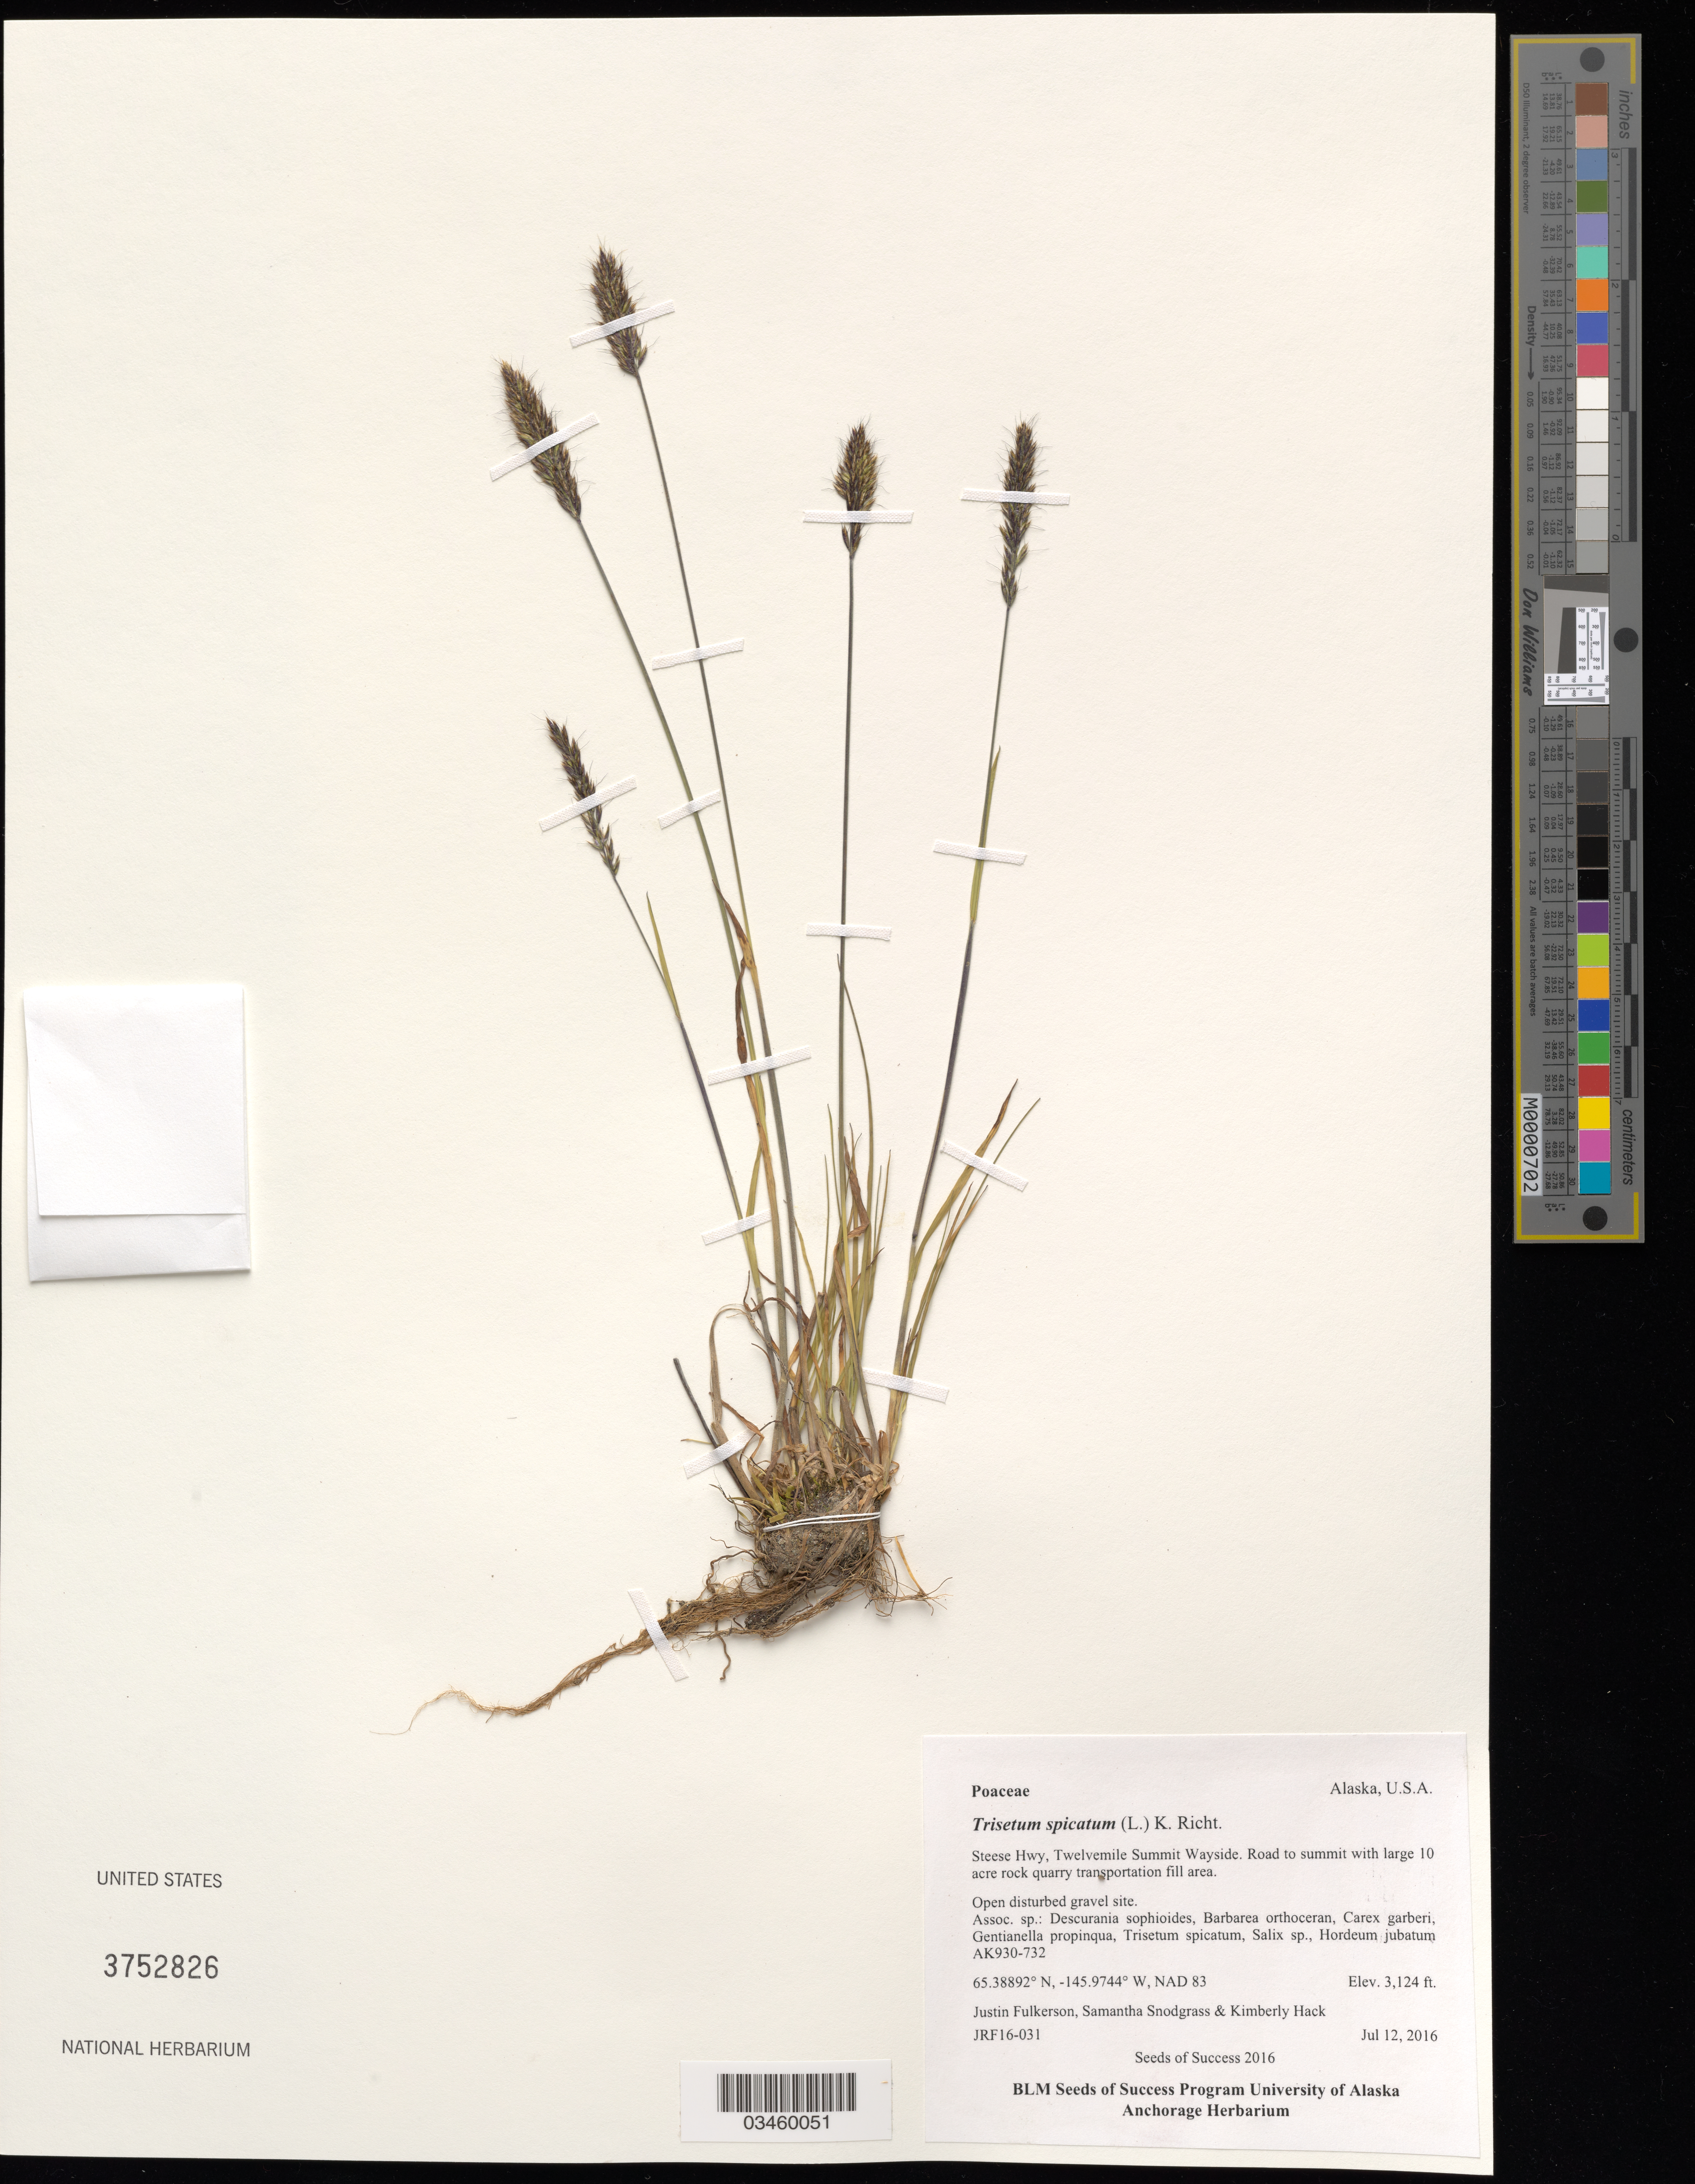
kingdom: Plantae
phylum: Tracheophyta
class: Liliopsida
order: Poales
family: Poaceae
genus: Trisetum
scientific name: Trisetum spicatum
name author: (L.) K. Richt.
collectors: J. Fulkerson, K. Hack & S. Snodgrass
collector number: AK930-732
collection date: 2016-07-12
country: United States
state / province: Alaska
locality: Steese Hwy, Twelvemile Summit wayside.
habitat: Open disturbed gravel site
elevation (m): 952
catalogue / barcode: US 3752826